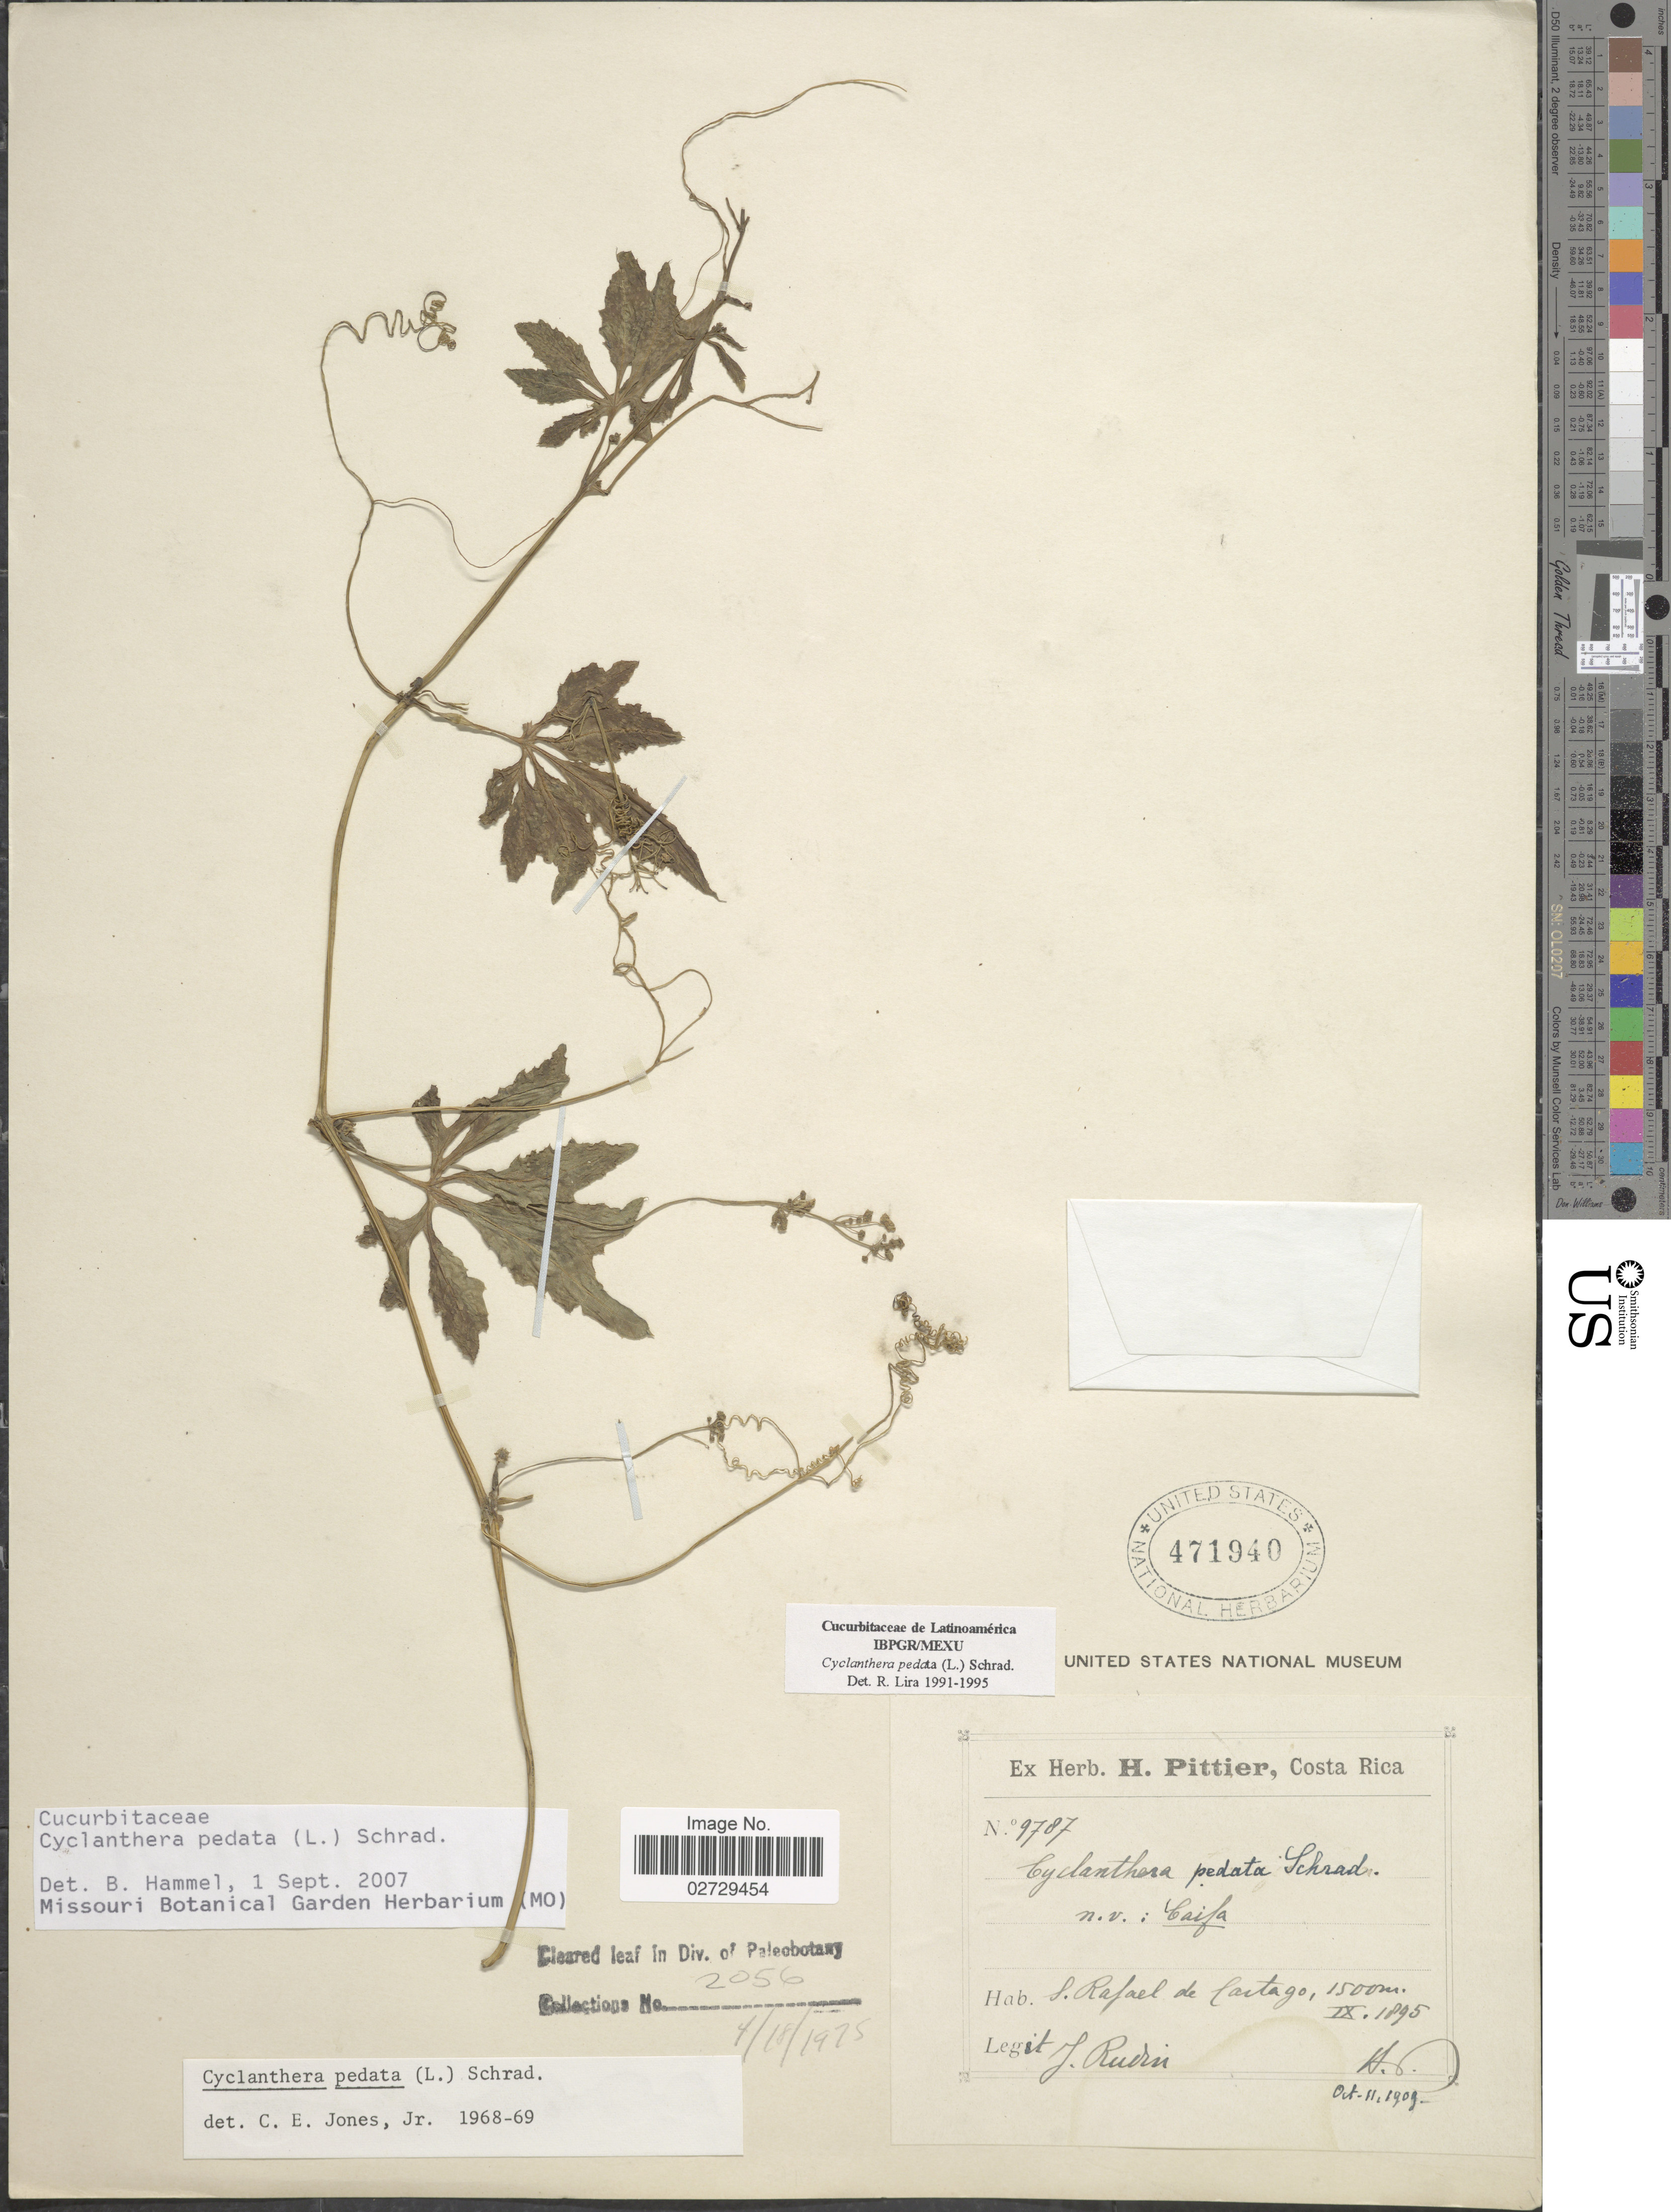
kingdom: Plantae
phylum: Tracheophyta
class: Magnoliopsida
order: Cucurbitales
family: Cucurbitaceae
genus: Cyclanthera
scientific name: Cyclanthera pedata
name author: (L.) Schrad.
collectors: J. Rudin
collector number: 9787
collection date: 1895-09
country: Costa Rica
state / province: Cartago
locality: S. Rafael de Cartago.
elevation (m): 1500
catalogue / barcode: US 471940